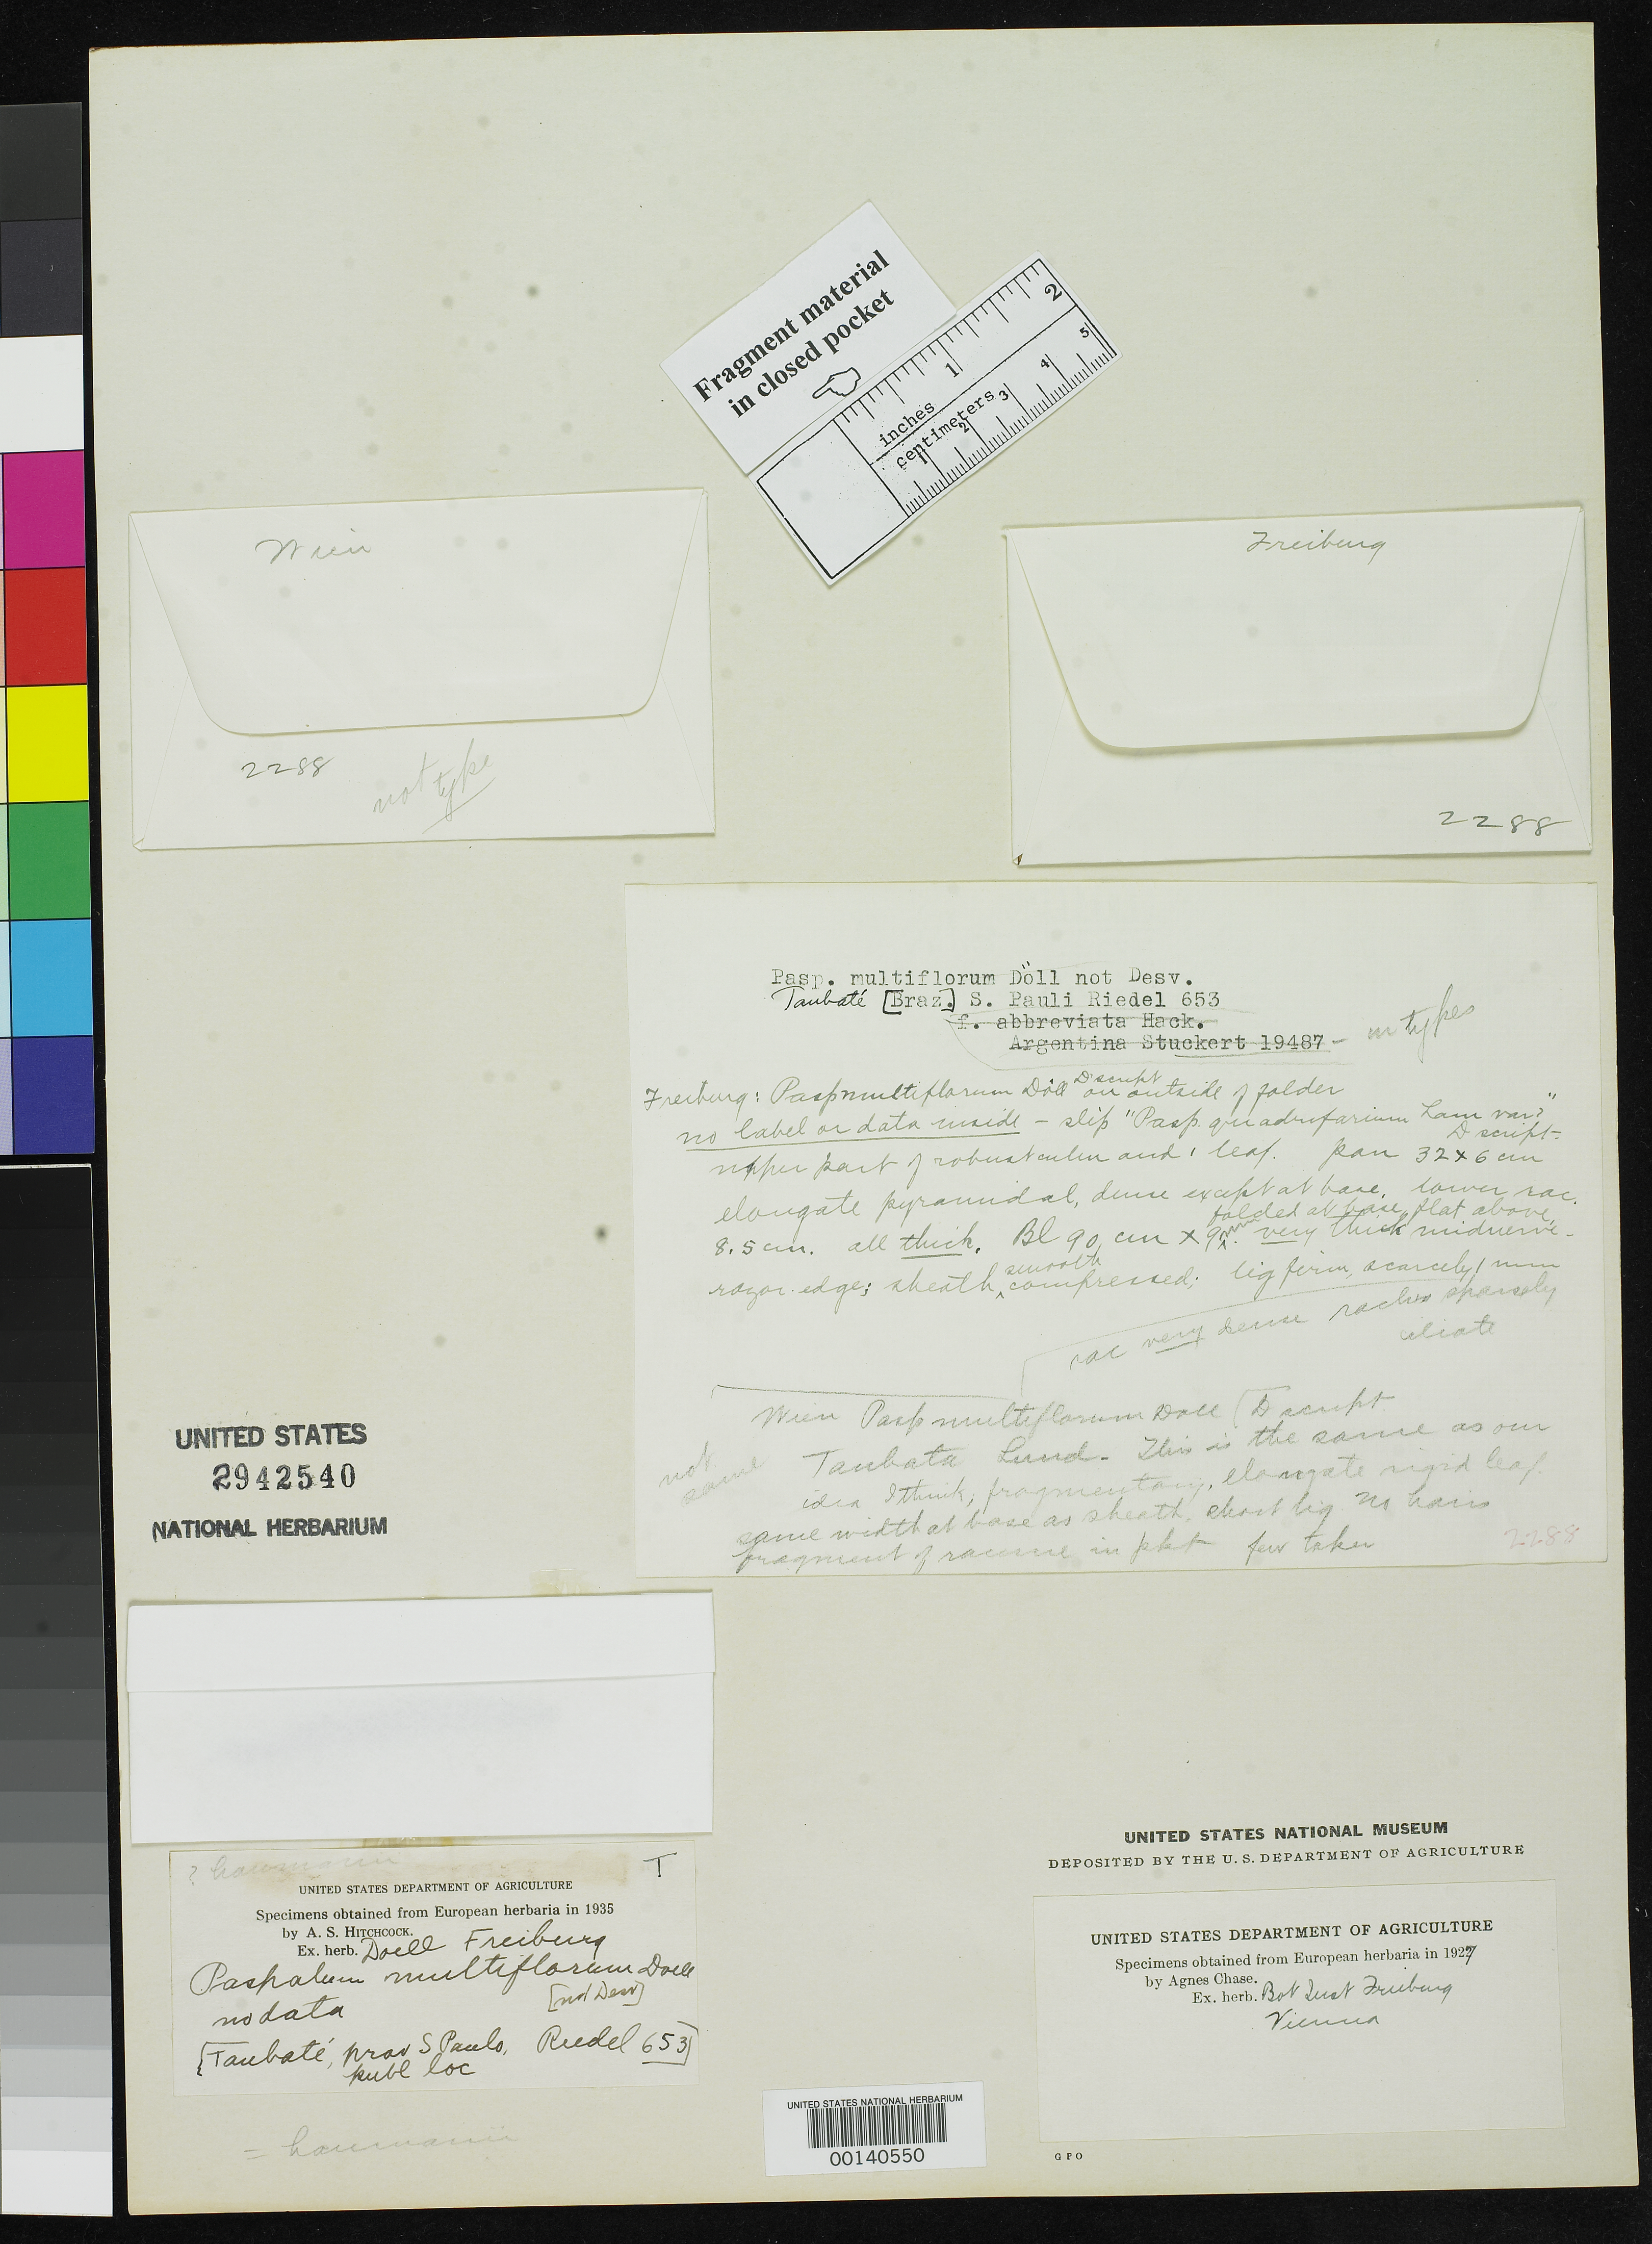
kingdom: Plantae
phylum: Tracheophyta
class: Liliopsida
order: Poales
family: Poaceae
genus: Paspalum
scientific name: Paspalum multiflorum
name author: Döll in Mart.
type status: Type Fragment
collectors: L. Riedel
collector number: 653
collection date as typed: Nov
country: Brazil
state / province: São Paulo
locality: Taubate.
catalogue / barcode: US 2942540